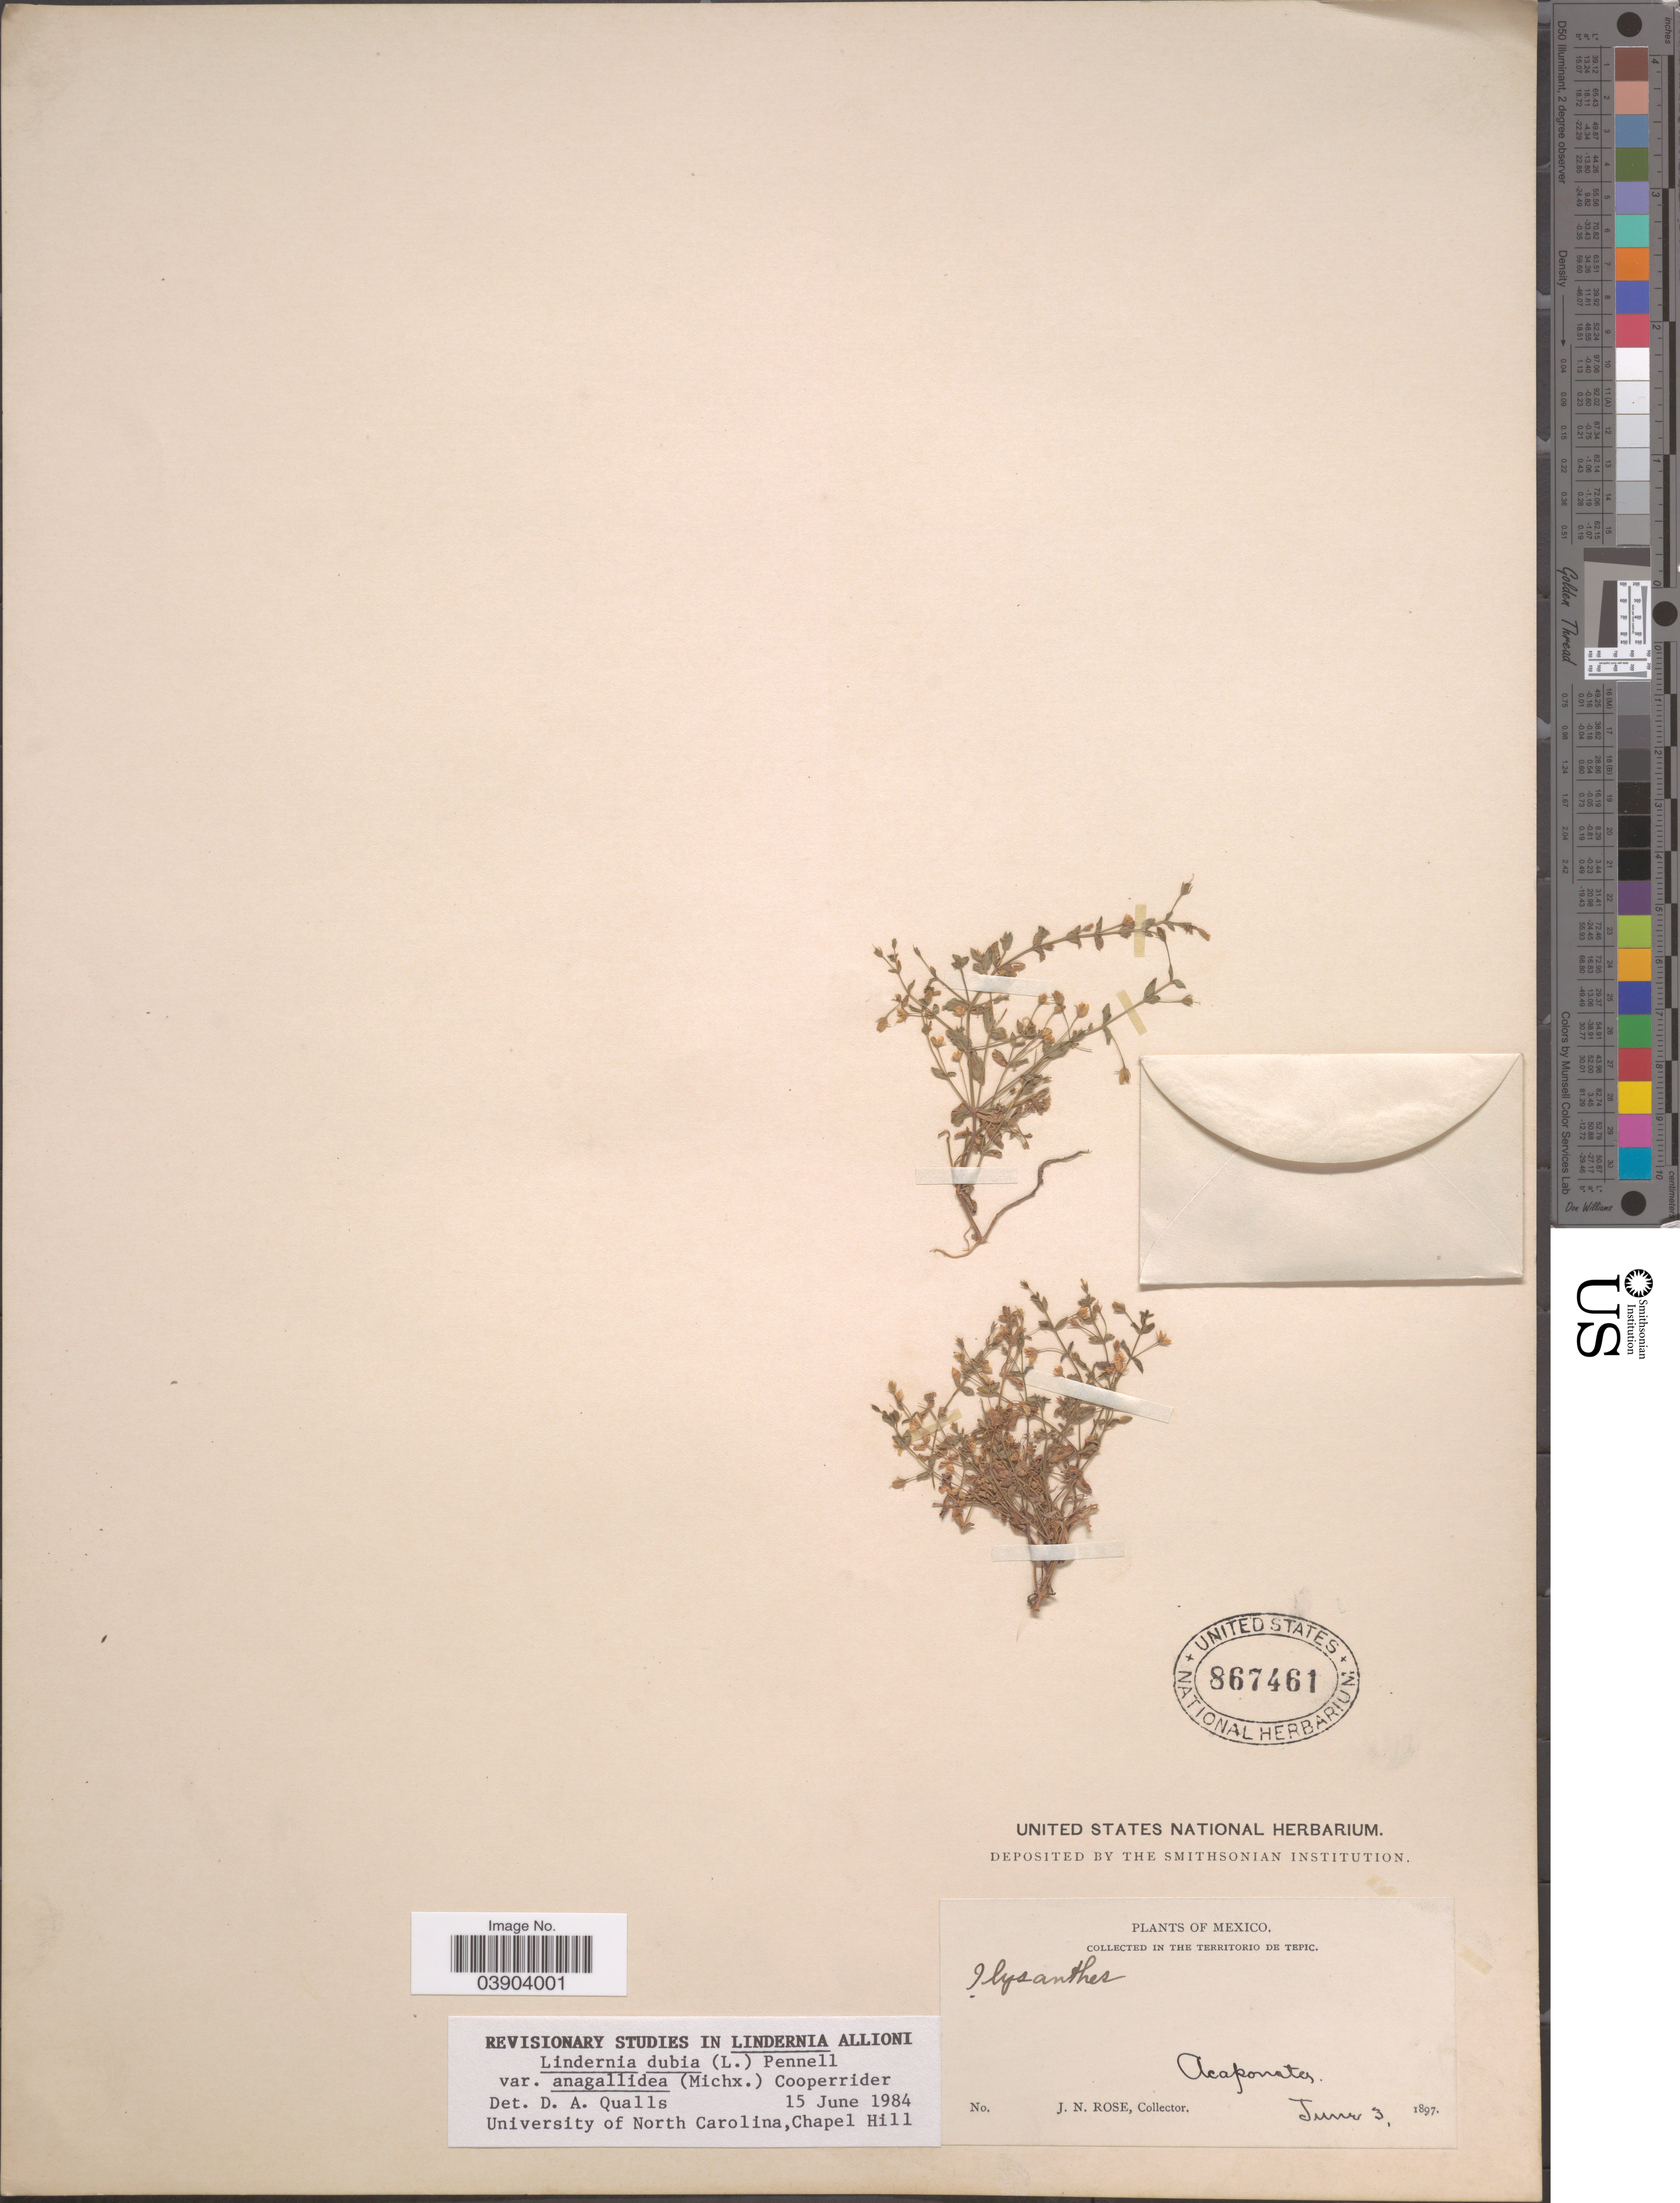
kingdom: Plantae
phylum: Tracheophyta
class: Magnoliopsida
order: Lamiales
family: Linderniaceae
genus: Lindernia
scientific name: Lindernia dubia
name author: (L.) Pennell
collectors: J. N. Rose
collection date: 1897-06-03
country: Mexico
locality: In the Territorio de Tepic. Acaponeta.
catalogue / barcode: US 867461